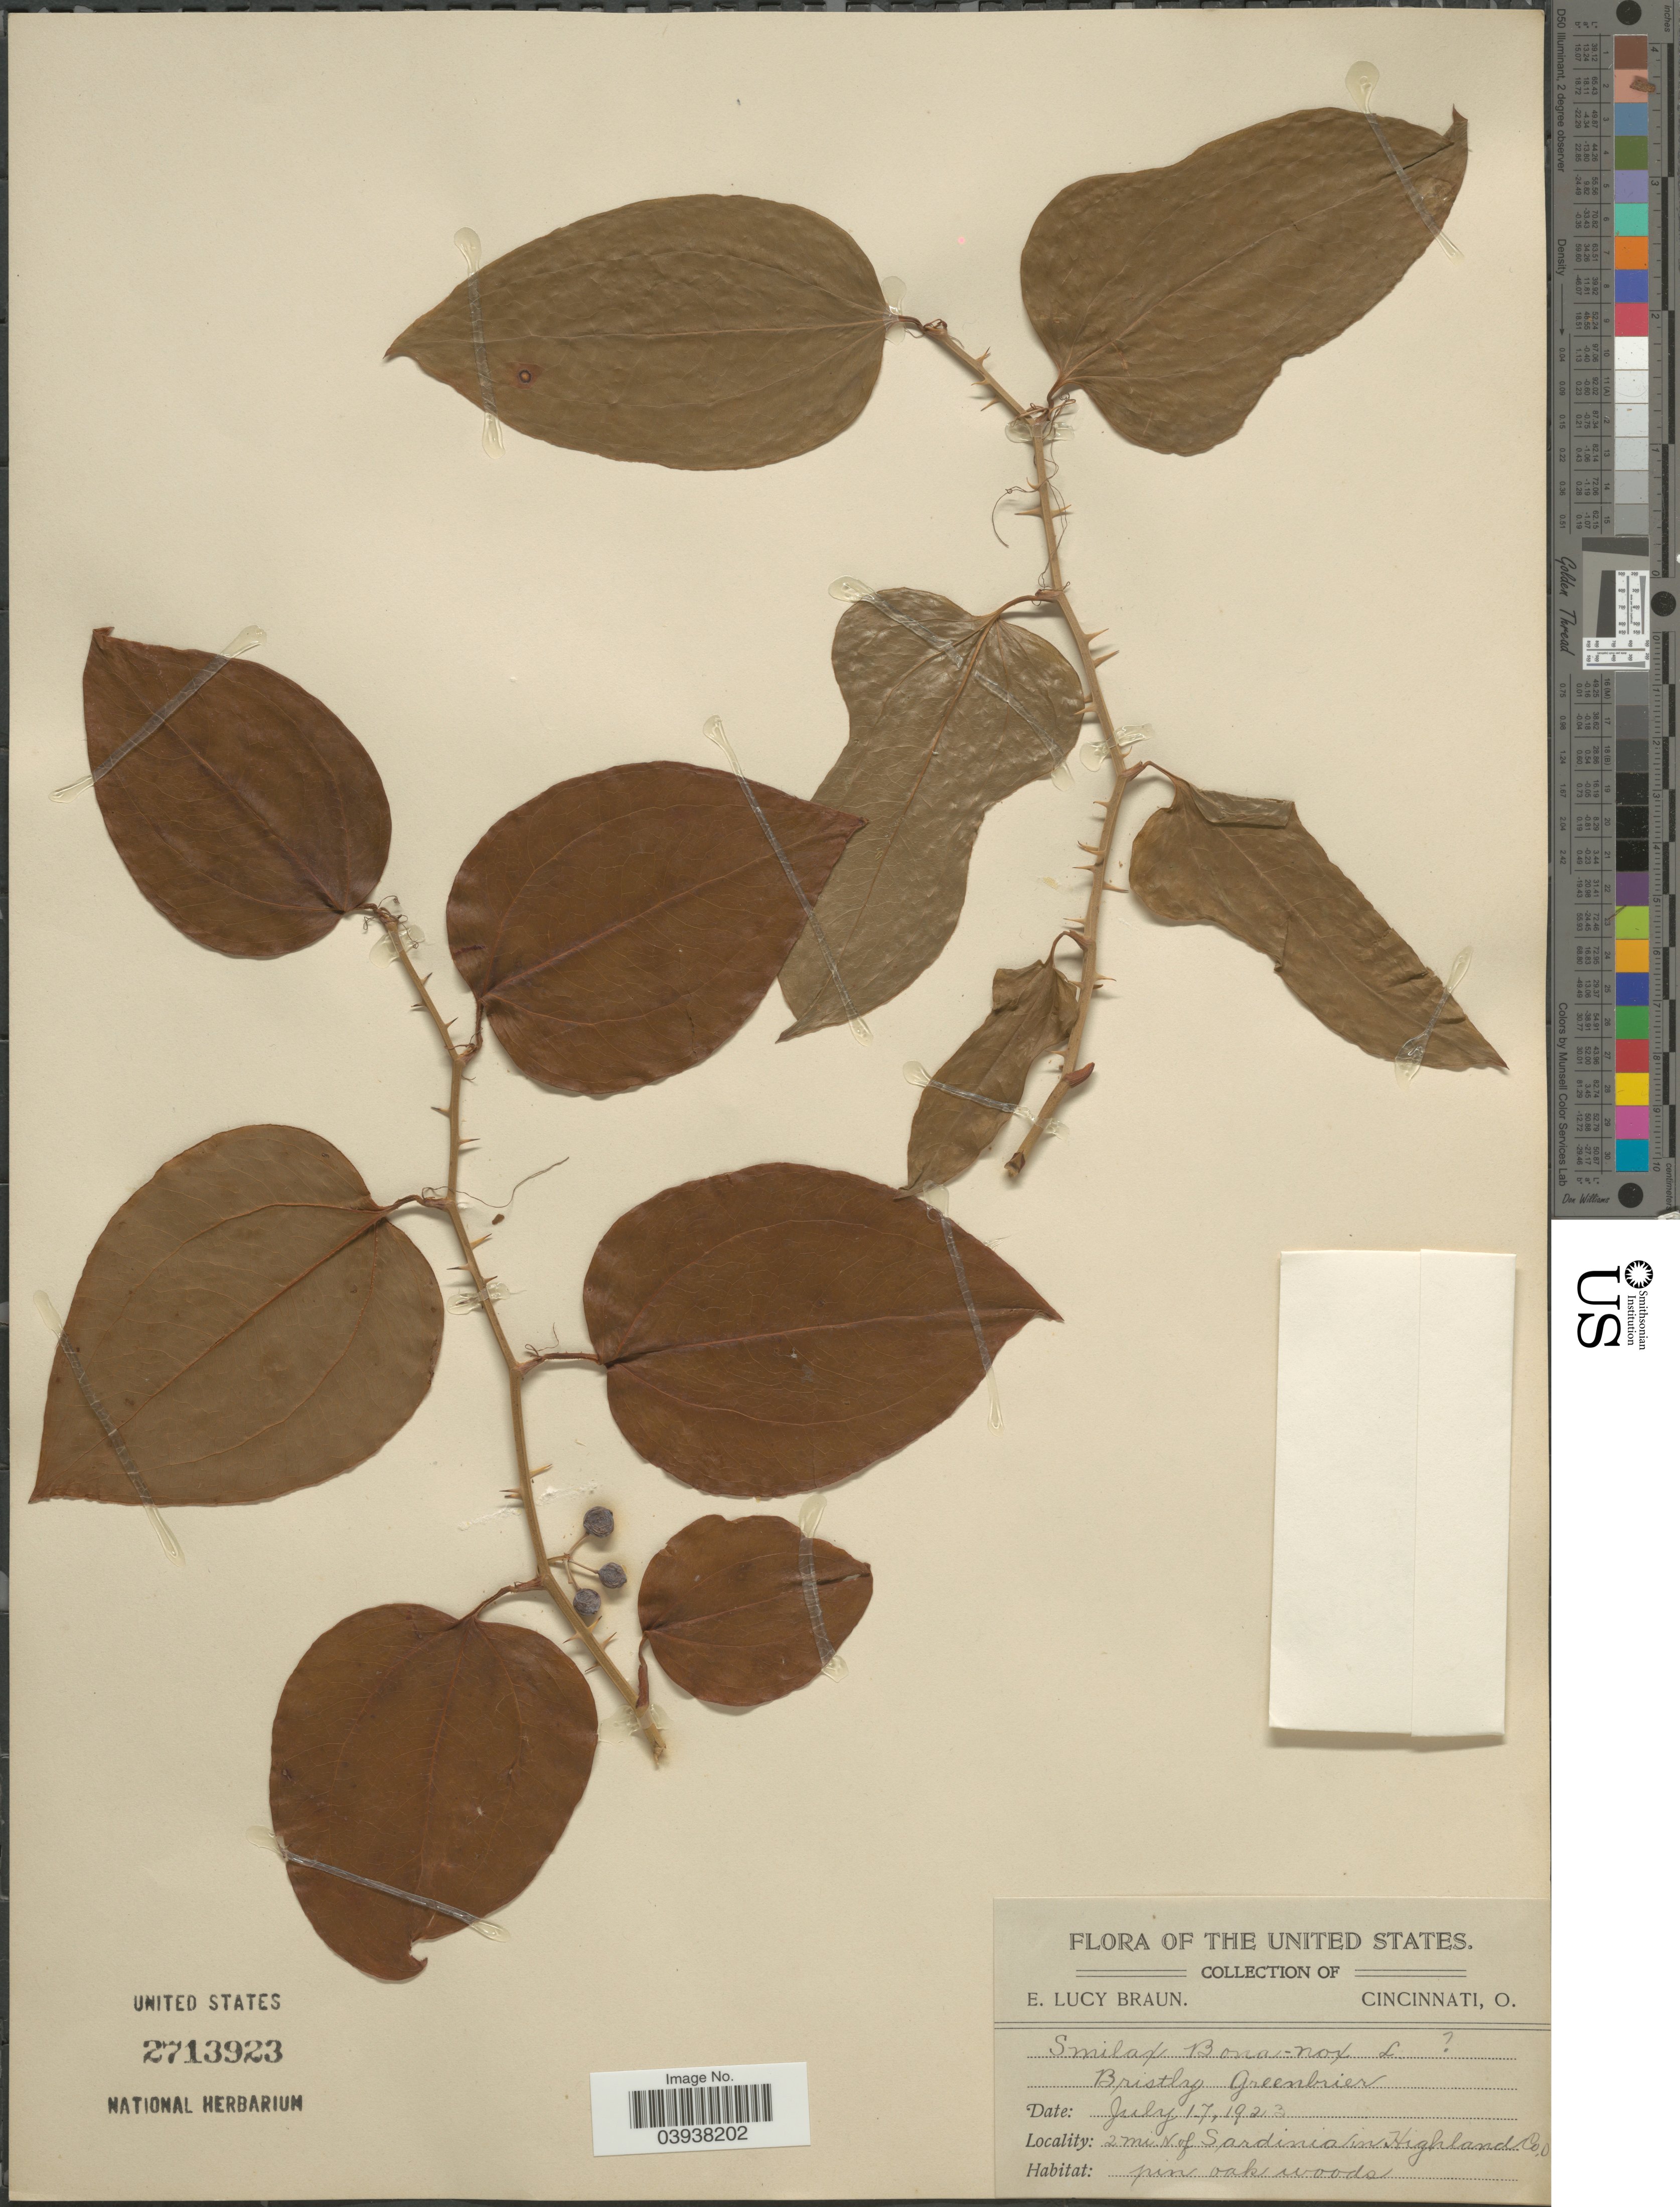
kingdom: Plantae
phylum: Tracheophyta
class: Liliopsida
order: Liliales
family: Smilacaceae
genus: Smilax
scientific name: Smilax bona-nox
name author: L.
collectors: E. L. Braun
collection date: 1923-07-17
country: United States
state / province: Ohio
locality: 2 mi. N. of Sardinia in Highland Co.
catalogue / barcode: US 2713923